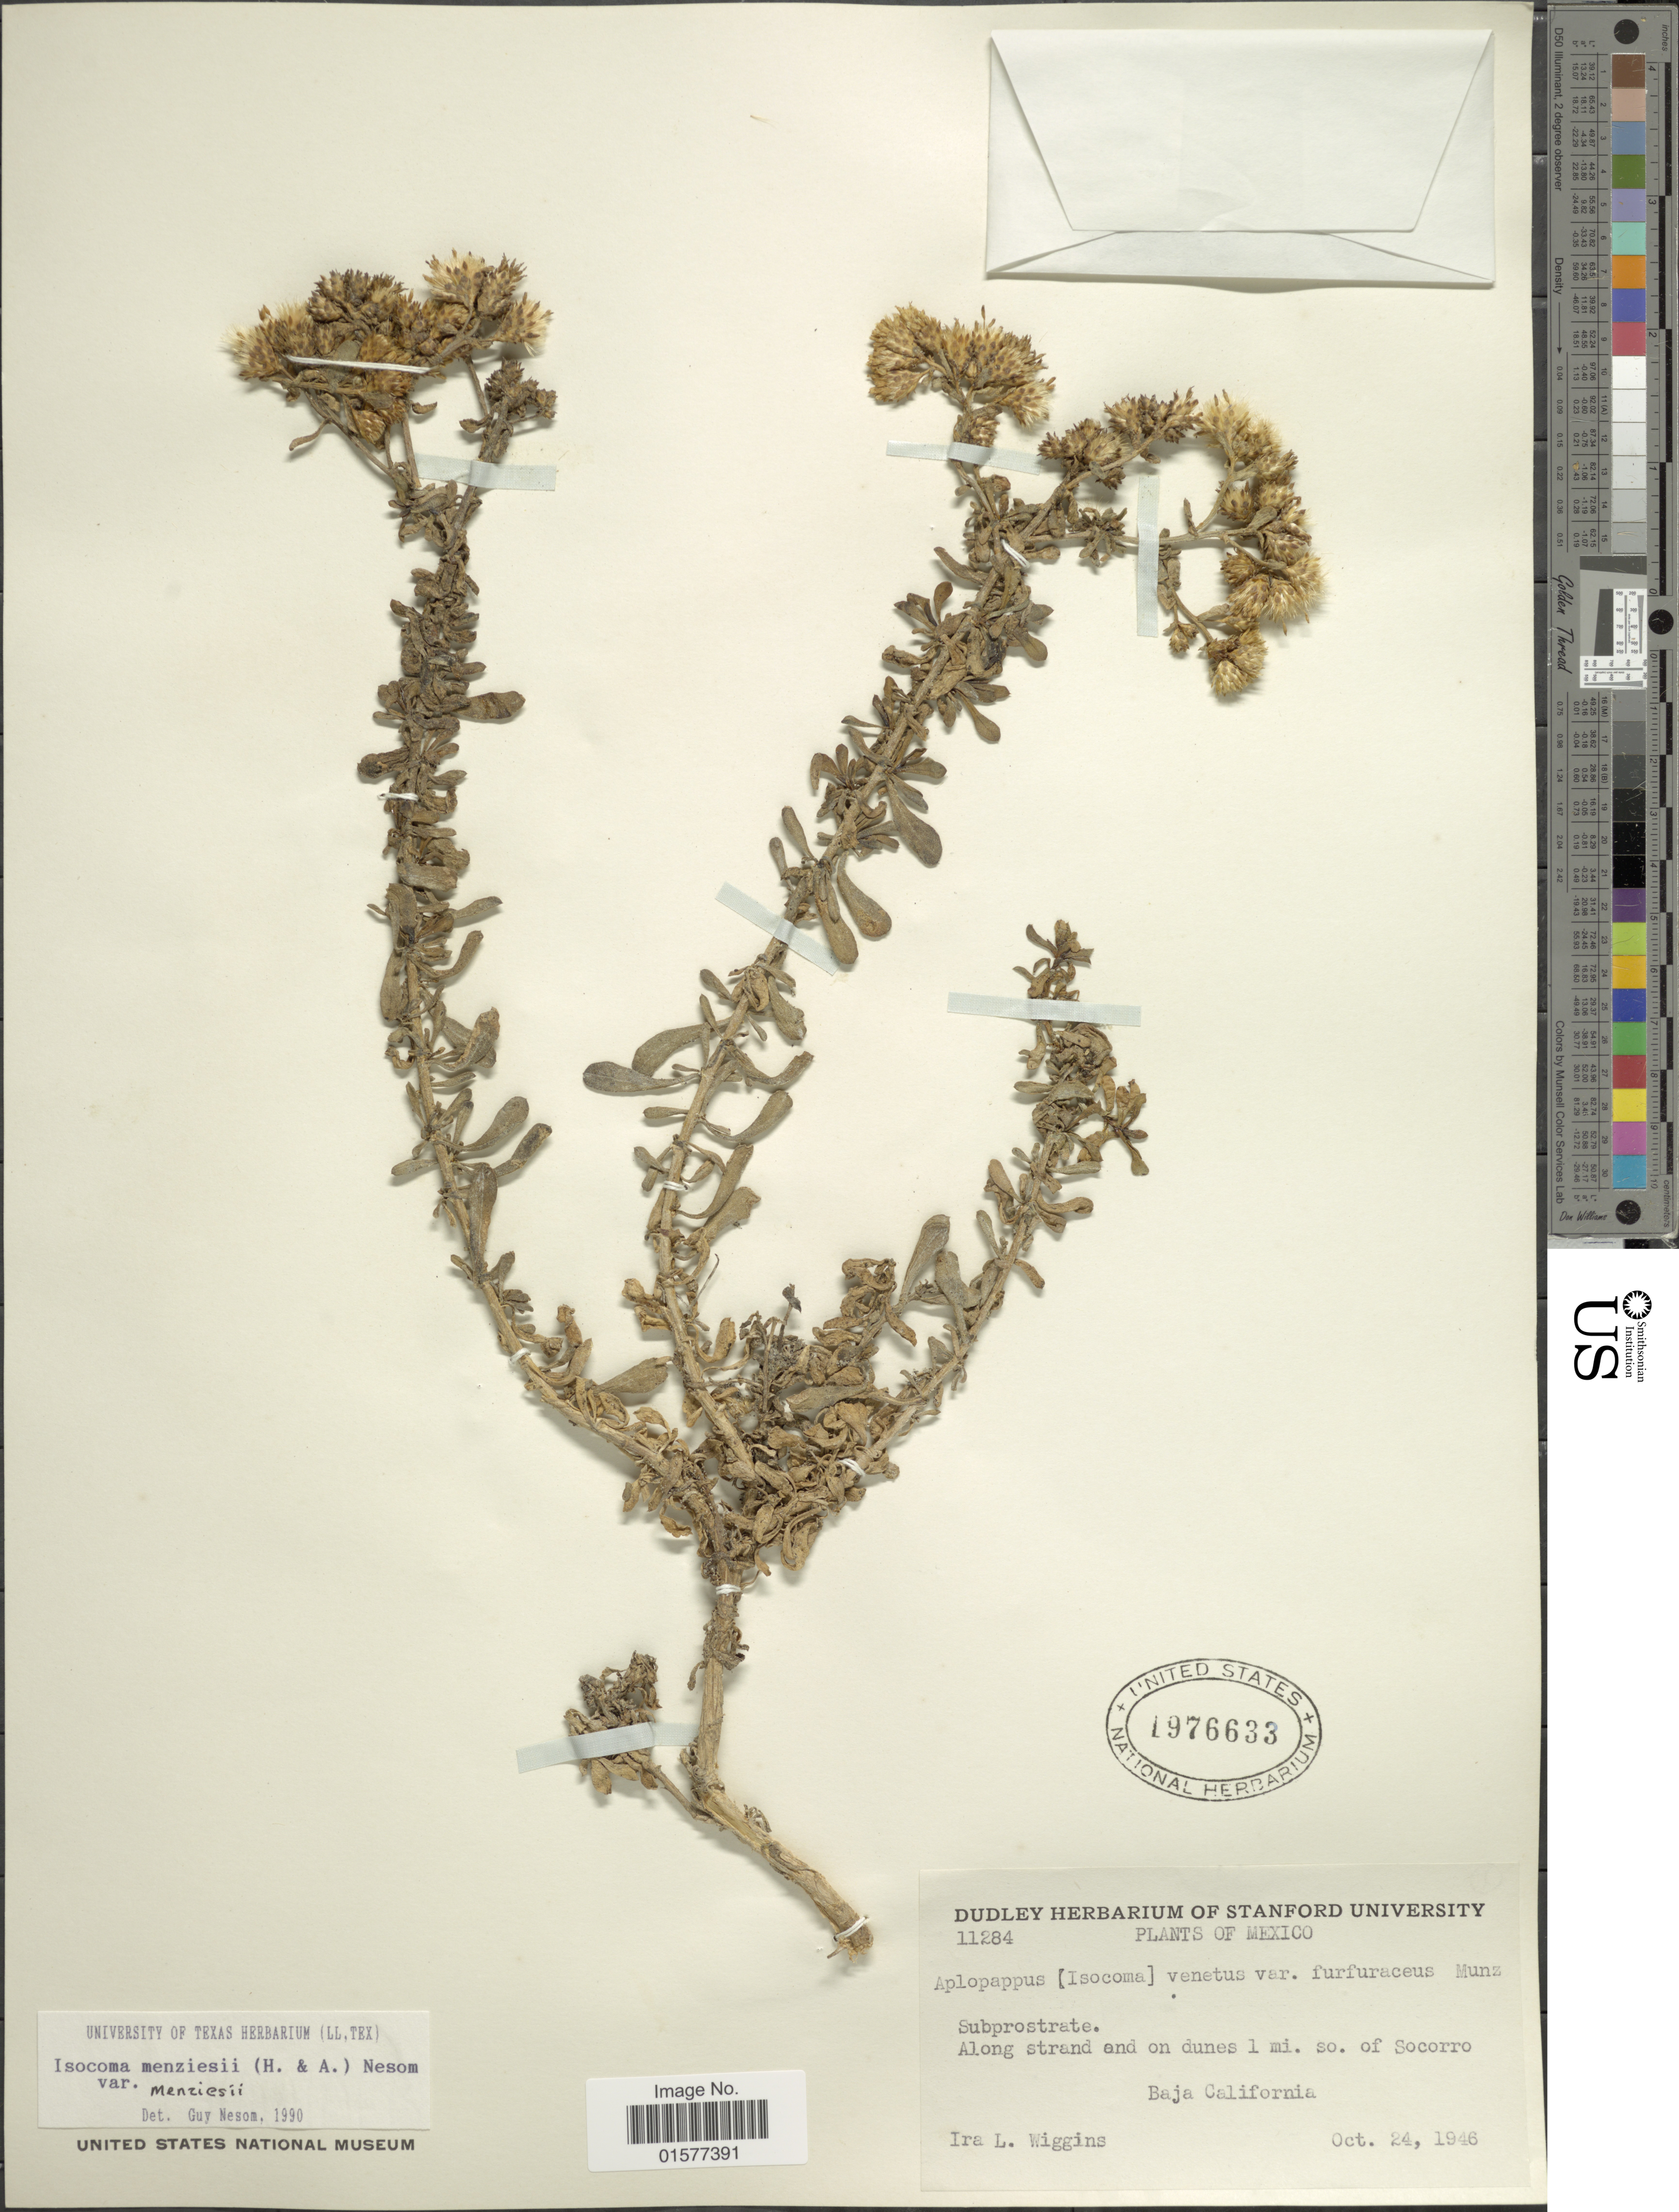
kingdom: Plantae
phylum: Tracheophyta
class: Magnoliopsida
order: Asterales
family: Asteraceae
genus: Isocoma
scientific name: Isocoma menziesii var. menziesii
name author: (Hook.) G.L. Nesom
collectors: I. L. Wiggins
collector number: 11284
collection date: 1946-10-24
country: Mexico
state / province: Baja California Sur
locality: Along strand and on dunes 1 mi. so. of Socorro, Baja California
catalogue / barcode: US 1976633